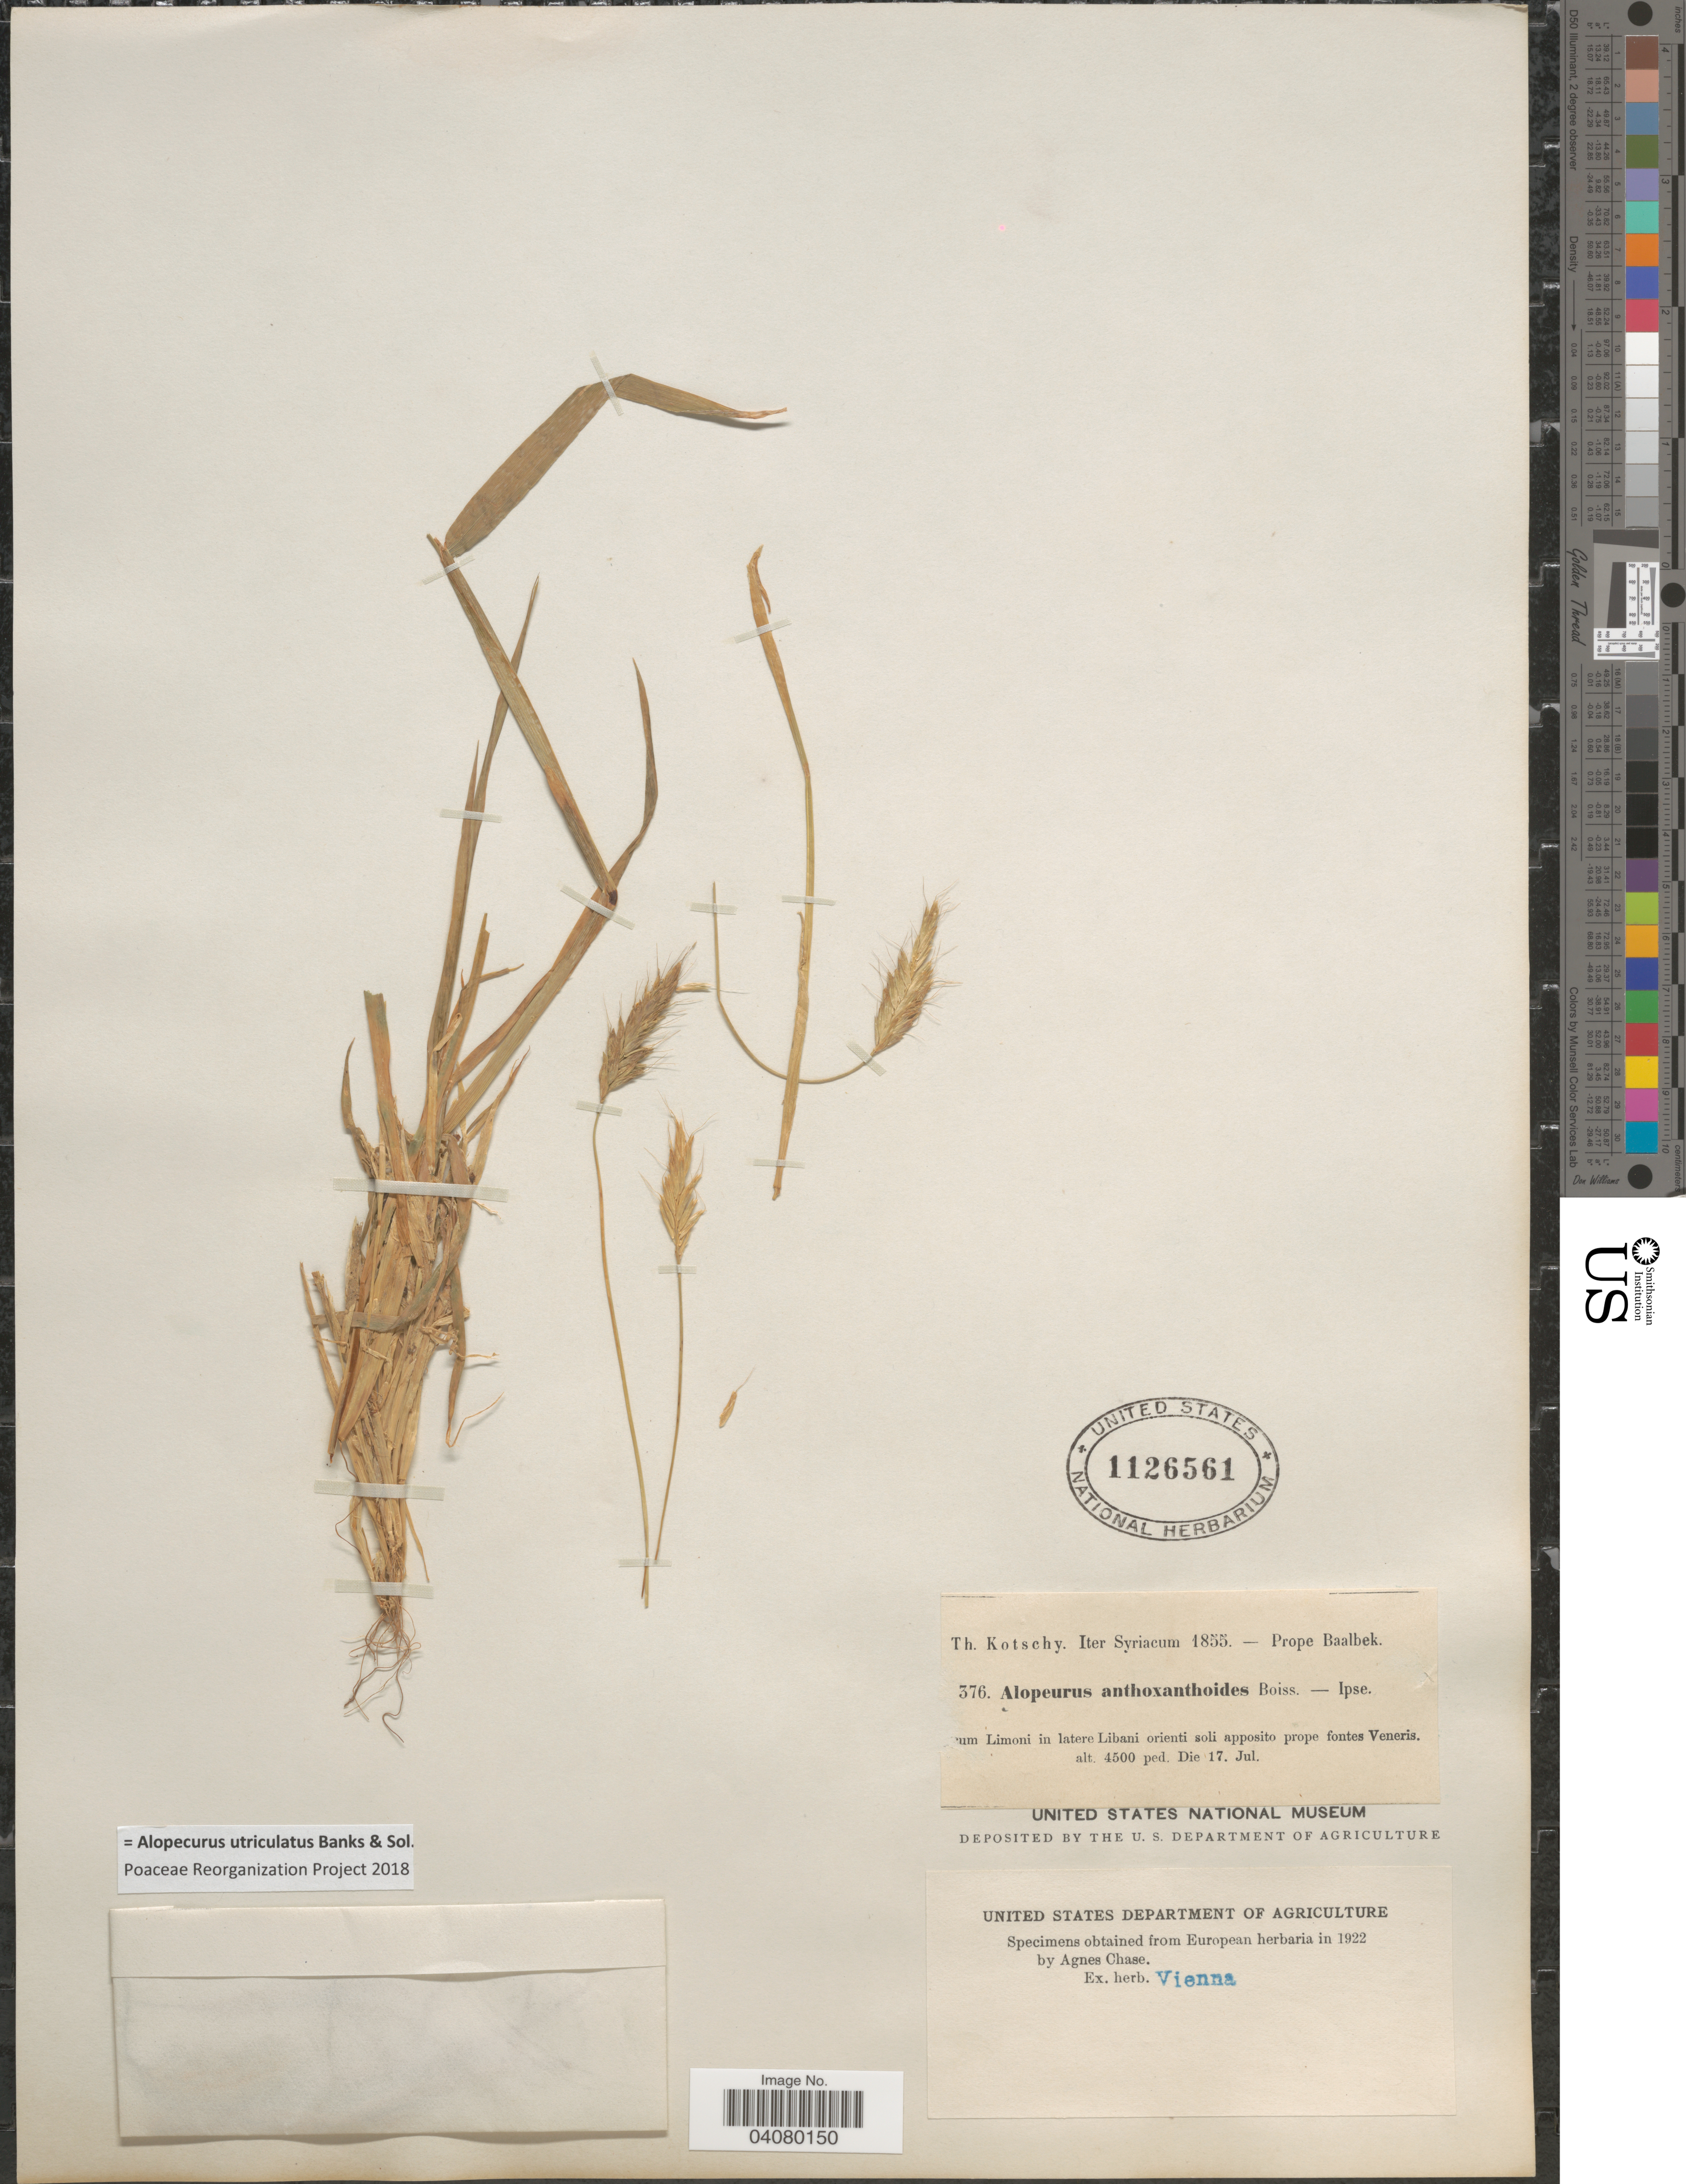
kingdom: Plantae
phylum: Tracheophyta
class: Liliopsida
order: Poales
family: Poaceae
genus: Alopecurus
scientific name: Alopecurus utriculatus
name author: Banks & Sol.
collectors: K. G. Kotschy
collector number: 376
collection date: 1855-07-17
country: Lebanon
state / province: Baalbek-Hermel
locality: Iter Syriacum 1855. Prope Baalbek. [illegible text]um Limoni in latere Libani orienti soli apposito prope fontes Veneris.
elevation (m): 1372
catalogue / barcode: US 1126561